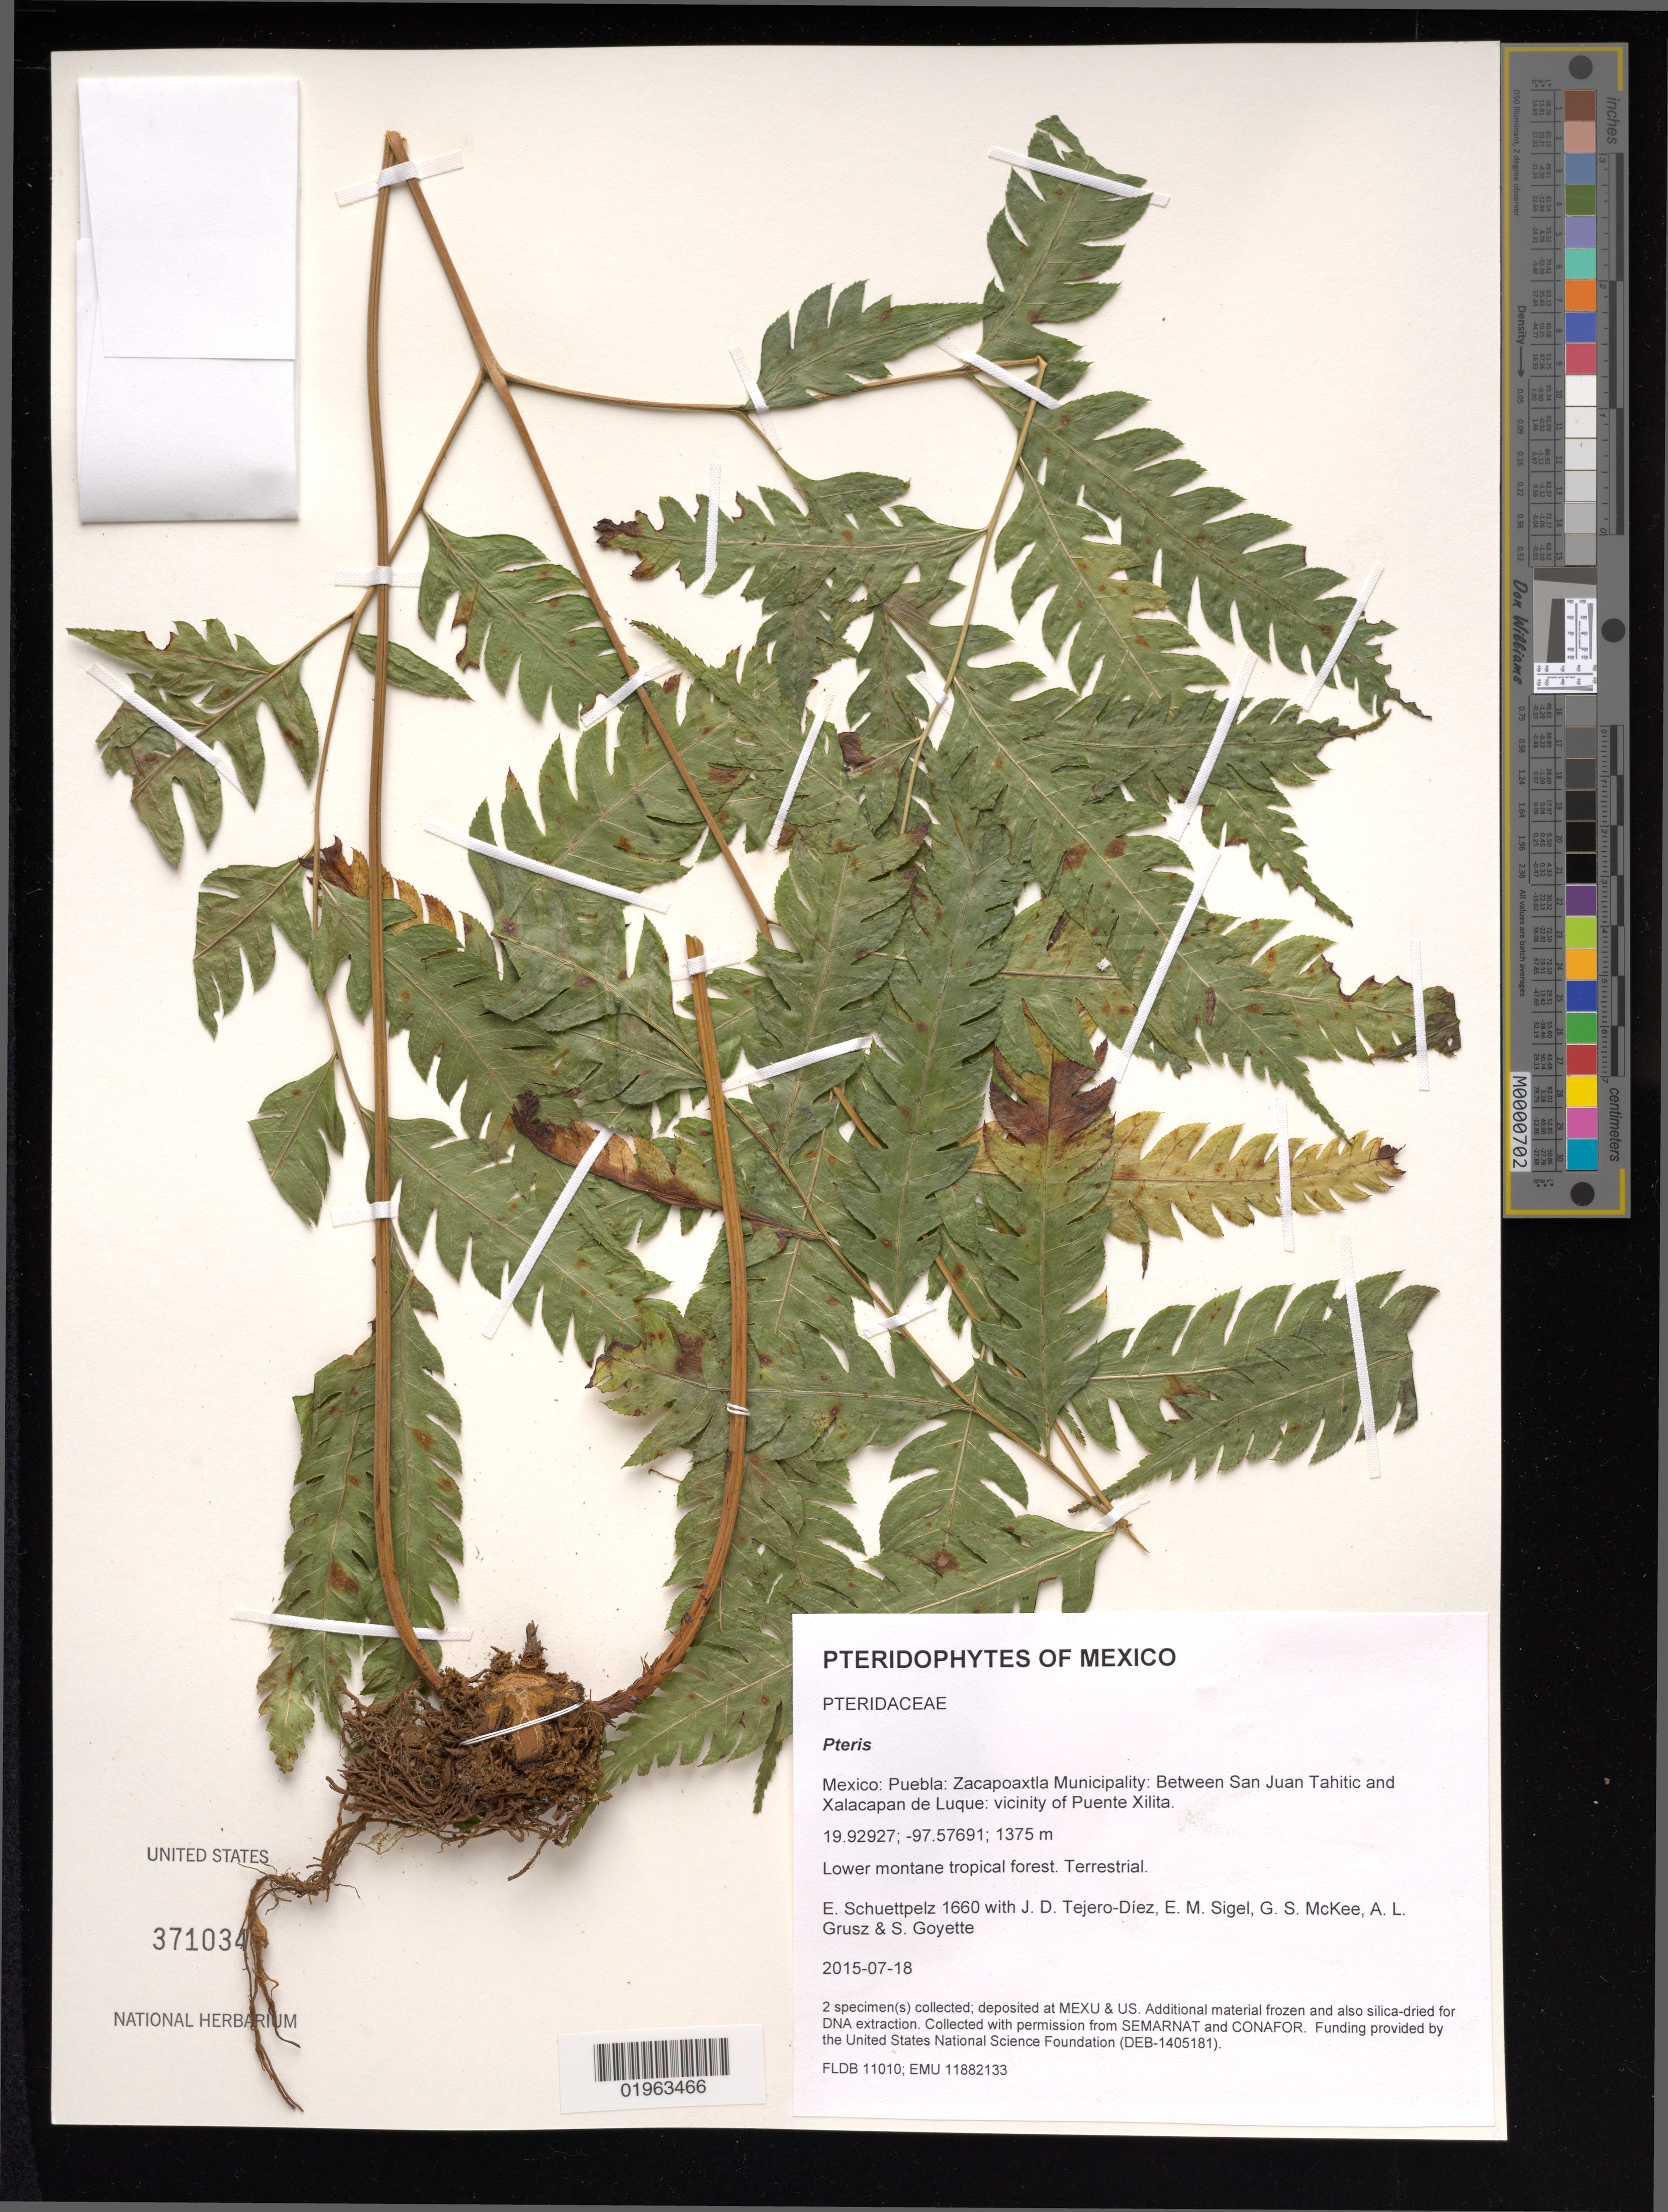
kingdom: Plantae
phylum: Tracheophyta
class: Polypodiopsida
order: Polypodiales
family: Pteridaceae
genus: Pteris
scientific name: Pteris sp.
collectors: E. Schuettpelz, D. Tejero-Díez, E. M. Sigel, G. S. McKee & A. Grusz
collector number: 1660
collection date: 2015-07-18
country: Mexico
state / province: Puebla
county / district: Zacapoaxtla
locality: Between San Juan Tahitic and Xalacapan de Luque: vicinity of Puente Xilita.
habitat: Lower montane tropical forest.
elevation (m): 1375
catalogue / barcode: US 3710344